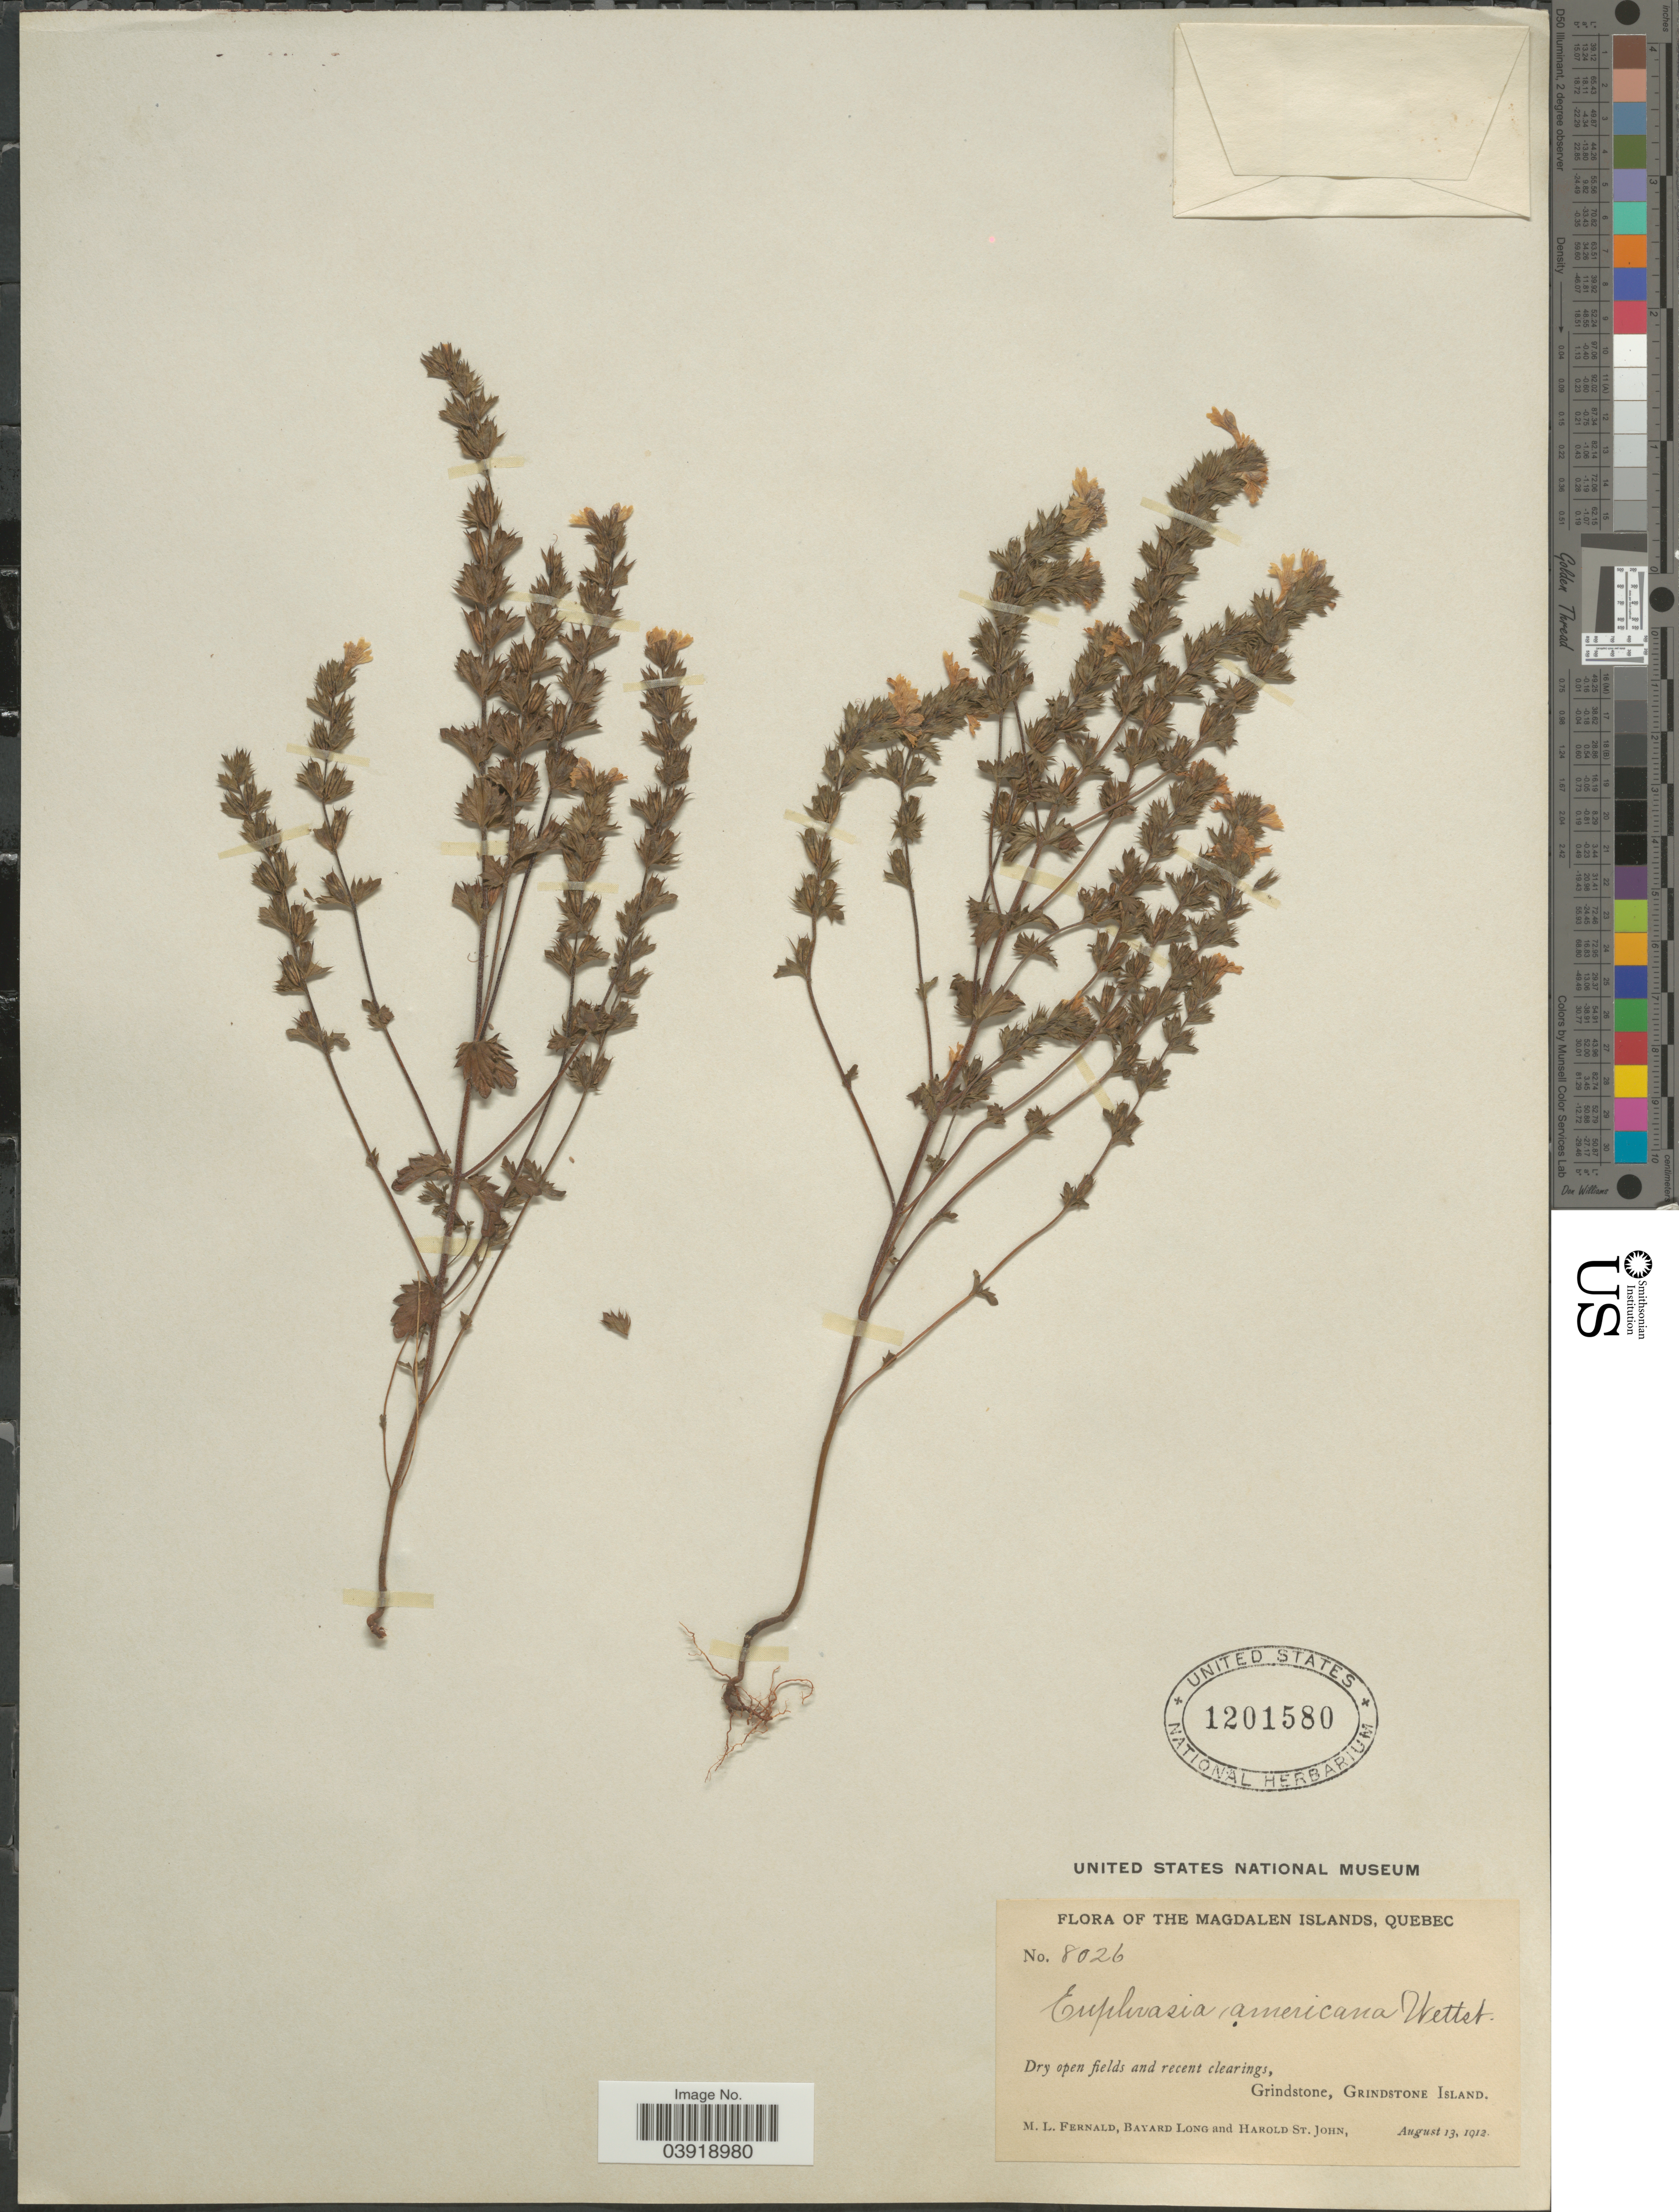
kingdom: Plantae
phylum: Tracheophyta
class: Magnoliopsida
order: Lamiales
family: Orobanchaceae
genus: Euphrasia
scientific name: Euphrasia americana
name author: Wettst.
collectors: M. L. Fernald, B. Long & H. St. John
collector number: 8026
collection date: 1912-08-13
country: Canada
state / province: Quebec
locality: The Magdalen Island. Grindstone, Grindstone Island.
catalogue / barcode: US 1201580